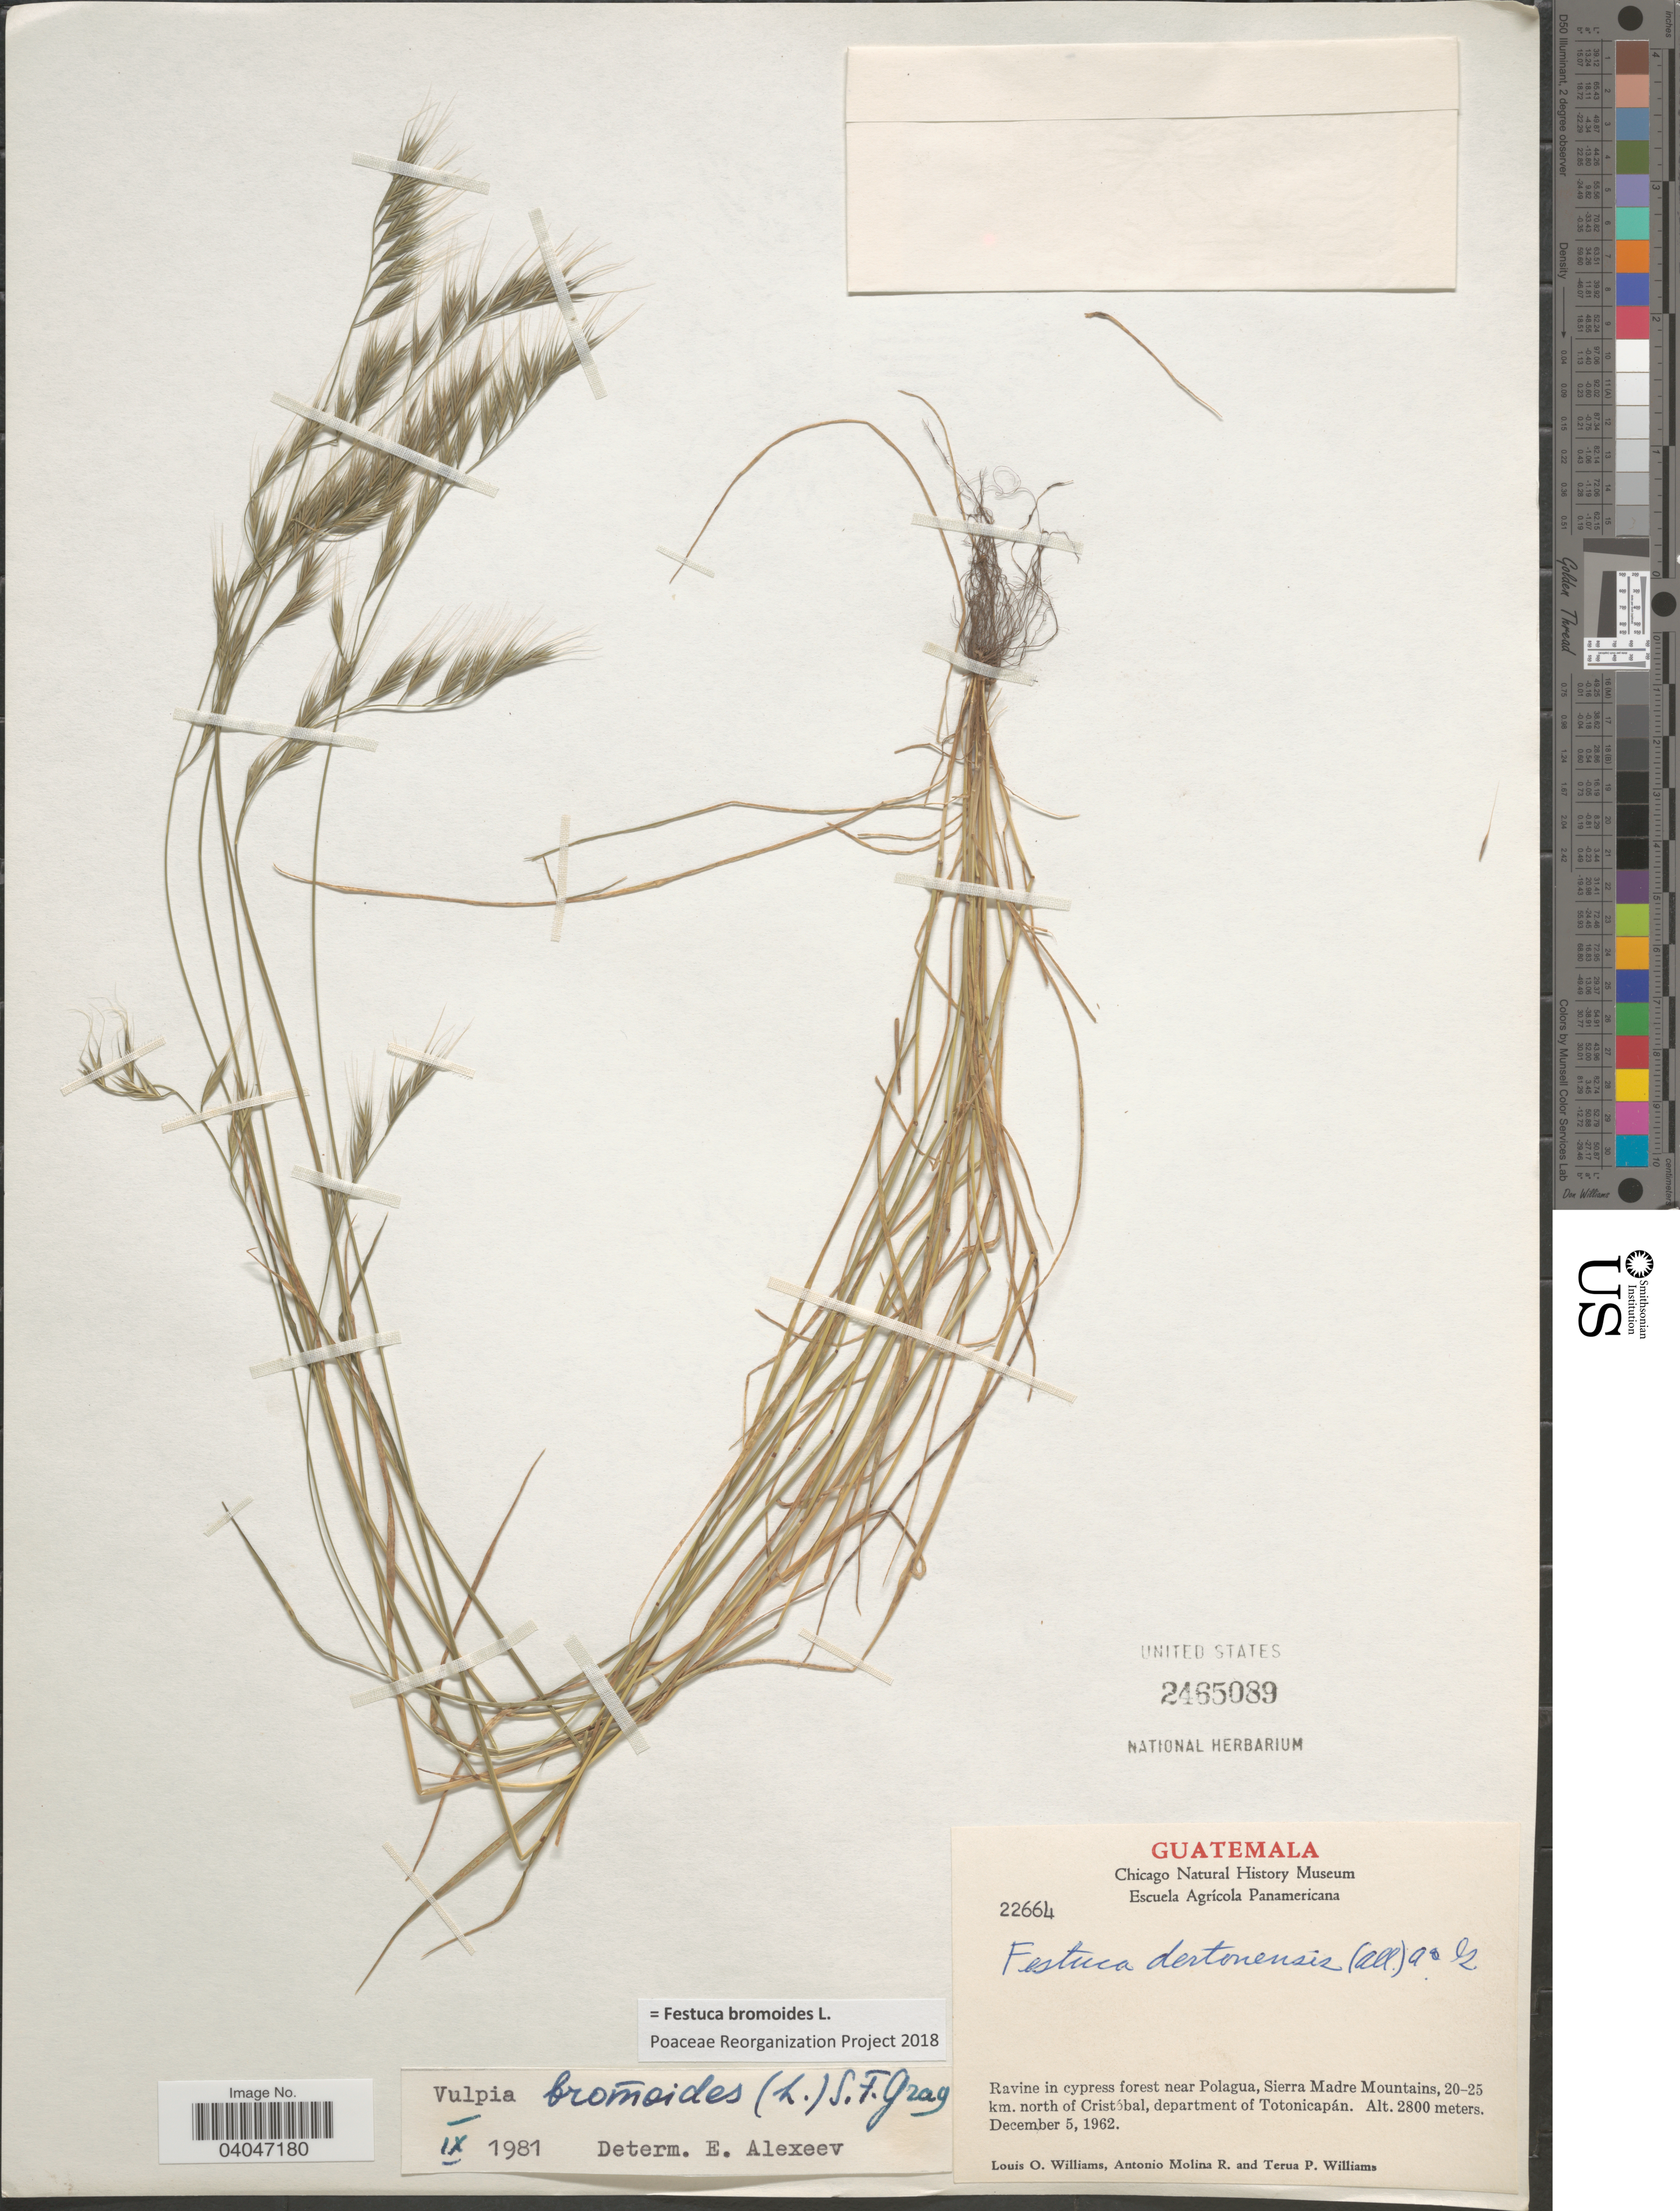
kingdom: Plantae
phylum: Tracheophyta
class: Liliopsida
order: Poales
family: Poaceae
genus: Festuca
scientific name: Festuca bromoides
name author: L.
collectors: L. O. Williams, A. Molina R. & ex herb. Materia Medica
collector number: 22664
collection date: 1962-12-05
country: Guatemala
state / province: Totonicapan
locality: Ravines in cypress forest near Polagua, Siera Madre Mountains, 20-25 km. north of Cristóbal, department of Totonicapán.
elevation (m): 2800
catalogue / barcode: US 2465089